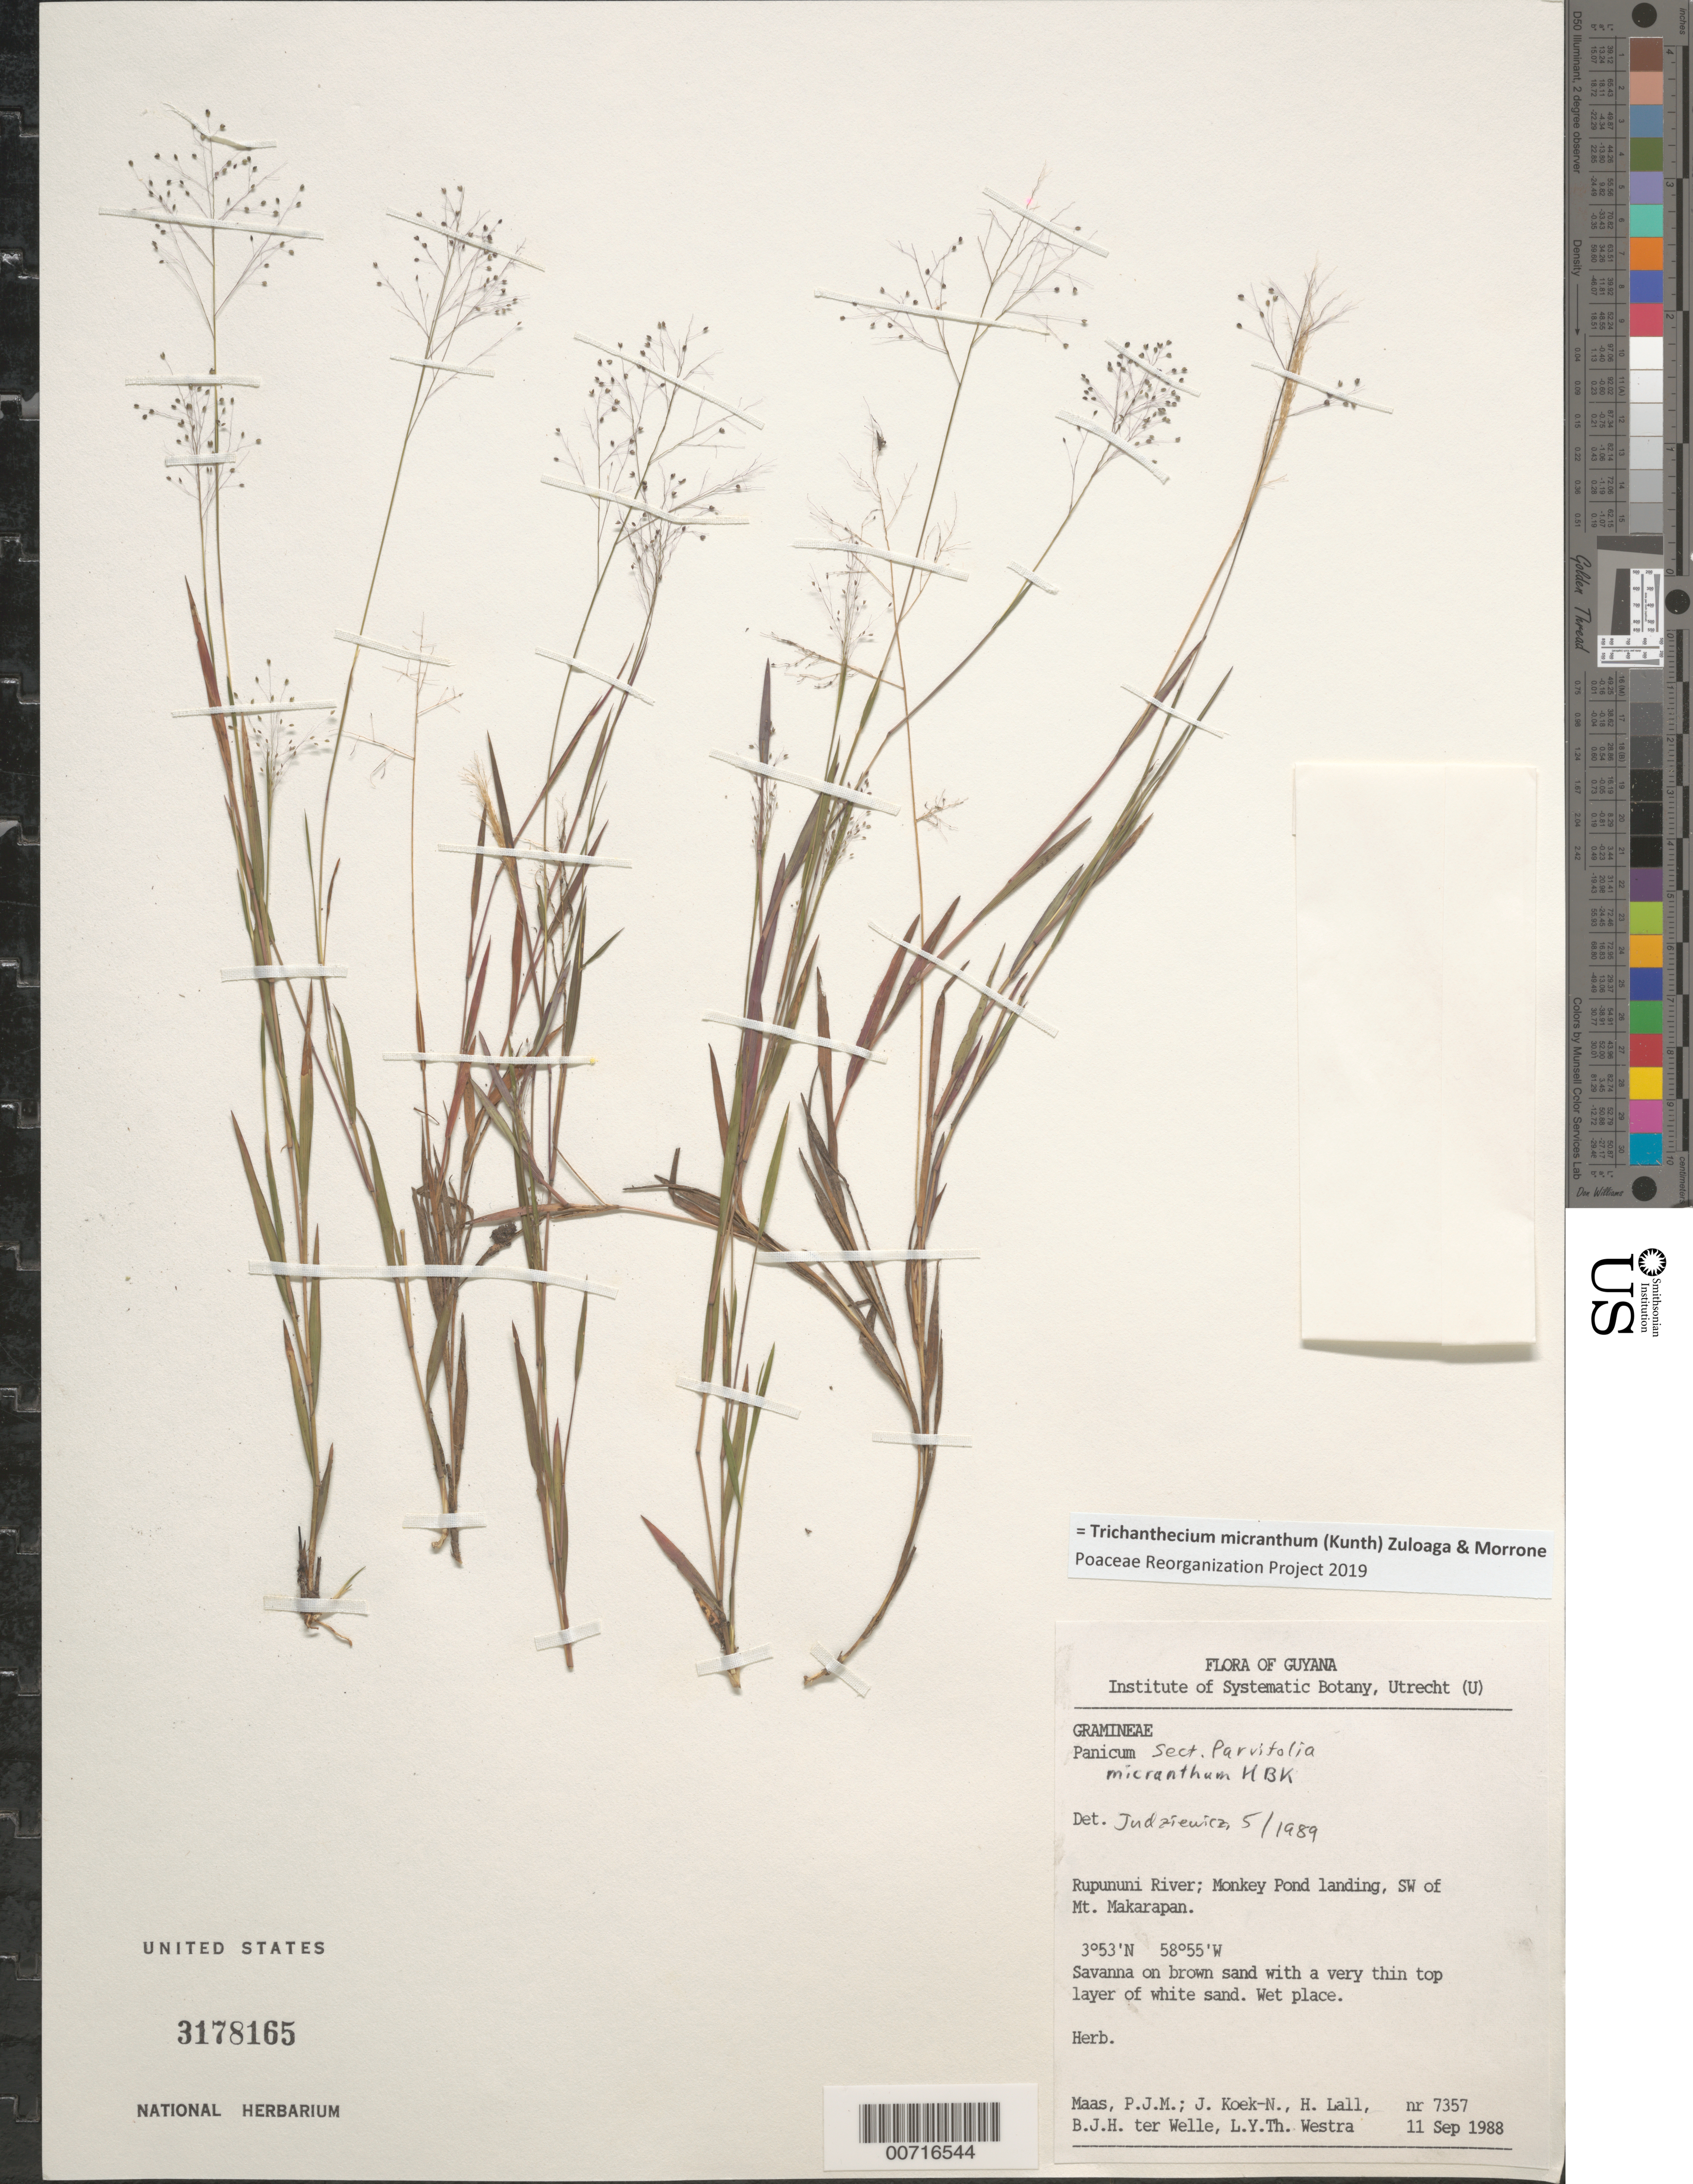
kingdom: Plantae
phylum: Tracheophyta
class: Liliopsida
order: Poales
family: Poaceae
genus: Trichanthecium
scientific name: Trichanthecium micranthum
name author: (Kunth) Zuloaga & Morrone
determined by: Poaceae Reorganization Project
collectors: P. Maas, J. Koek-Noorman, H. Lall, B. Welle & L. Y. T. Westra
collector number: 7357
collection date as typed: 11-Sep-88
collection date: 1988-09-11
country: Guyana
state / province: U. Takutu-U. Essequibo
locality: Rupununi River, Monkey Pond landing, SW of Mt. Makarapan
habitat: Savanna on brown sand with thin top layer of white sand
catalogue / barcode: US 3178165